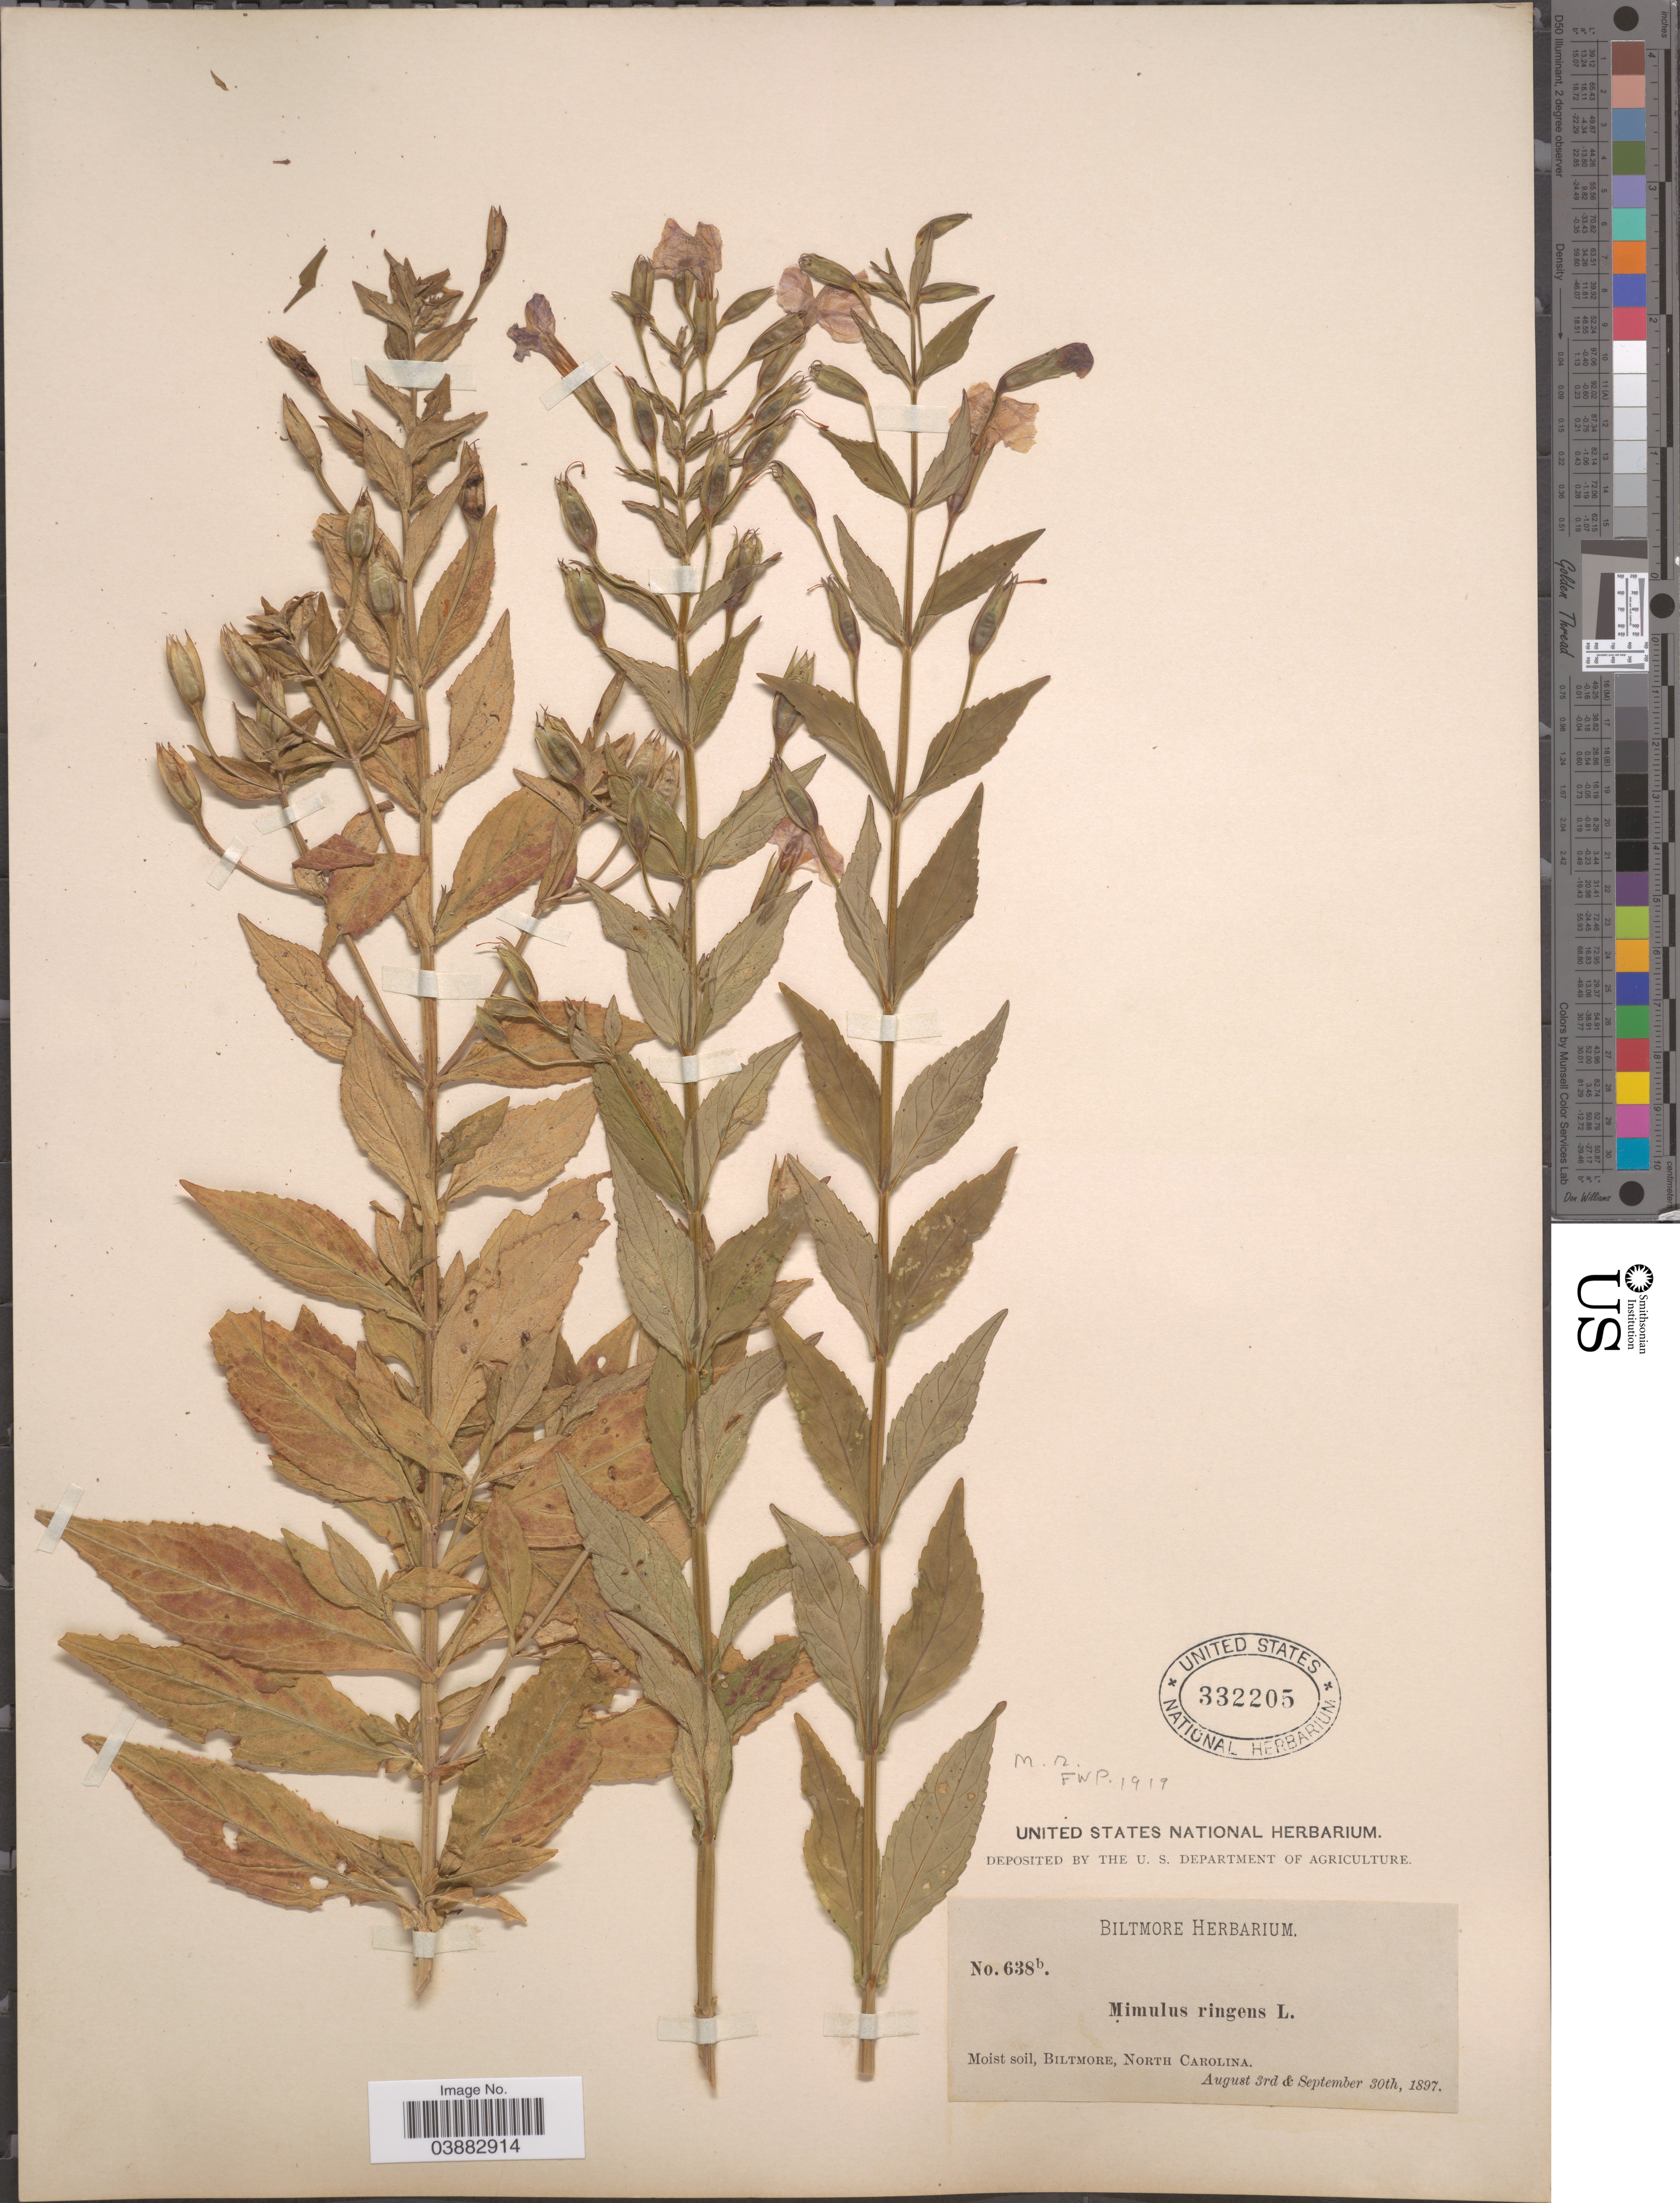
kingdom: Plantae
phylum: Tracheophyta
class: Magnoliopsida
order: Lamiales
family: Phrymaceae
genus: Mimulus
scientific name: Mimulus ringens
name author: L.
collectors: ex herb. Biltmore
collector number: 638b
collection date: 1897-08-03/1897-09-30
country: United States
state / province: North Carolina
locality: Biltmore.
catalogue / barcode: US 332205